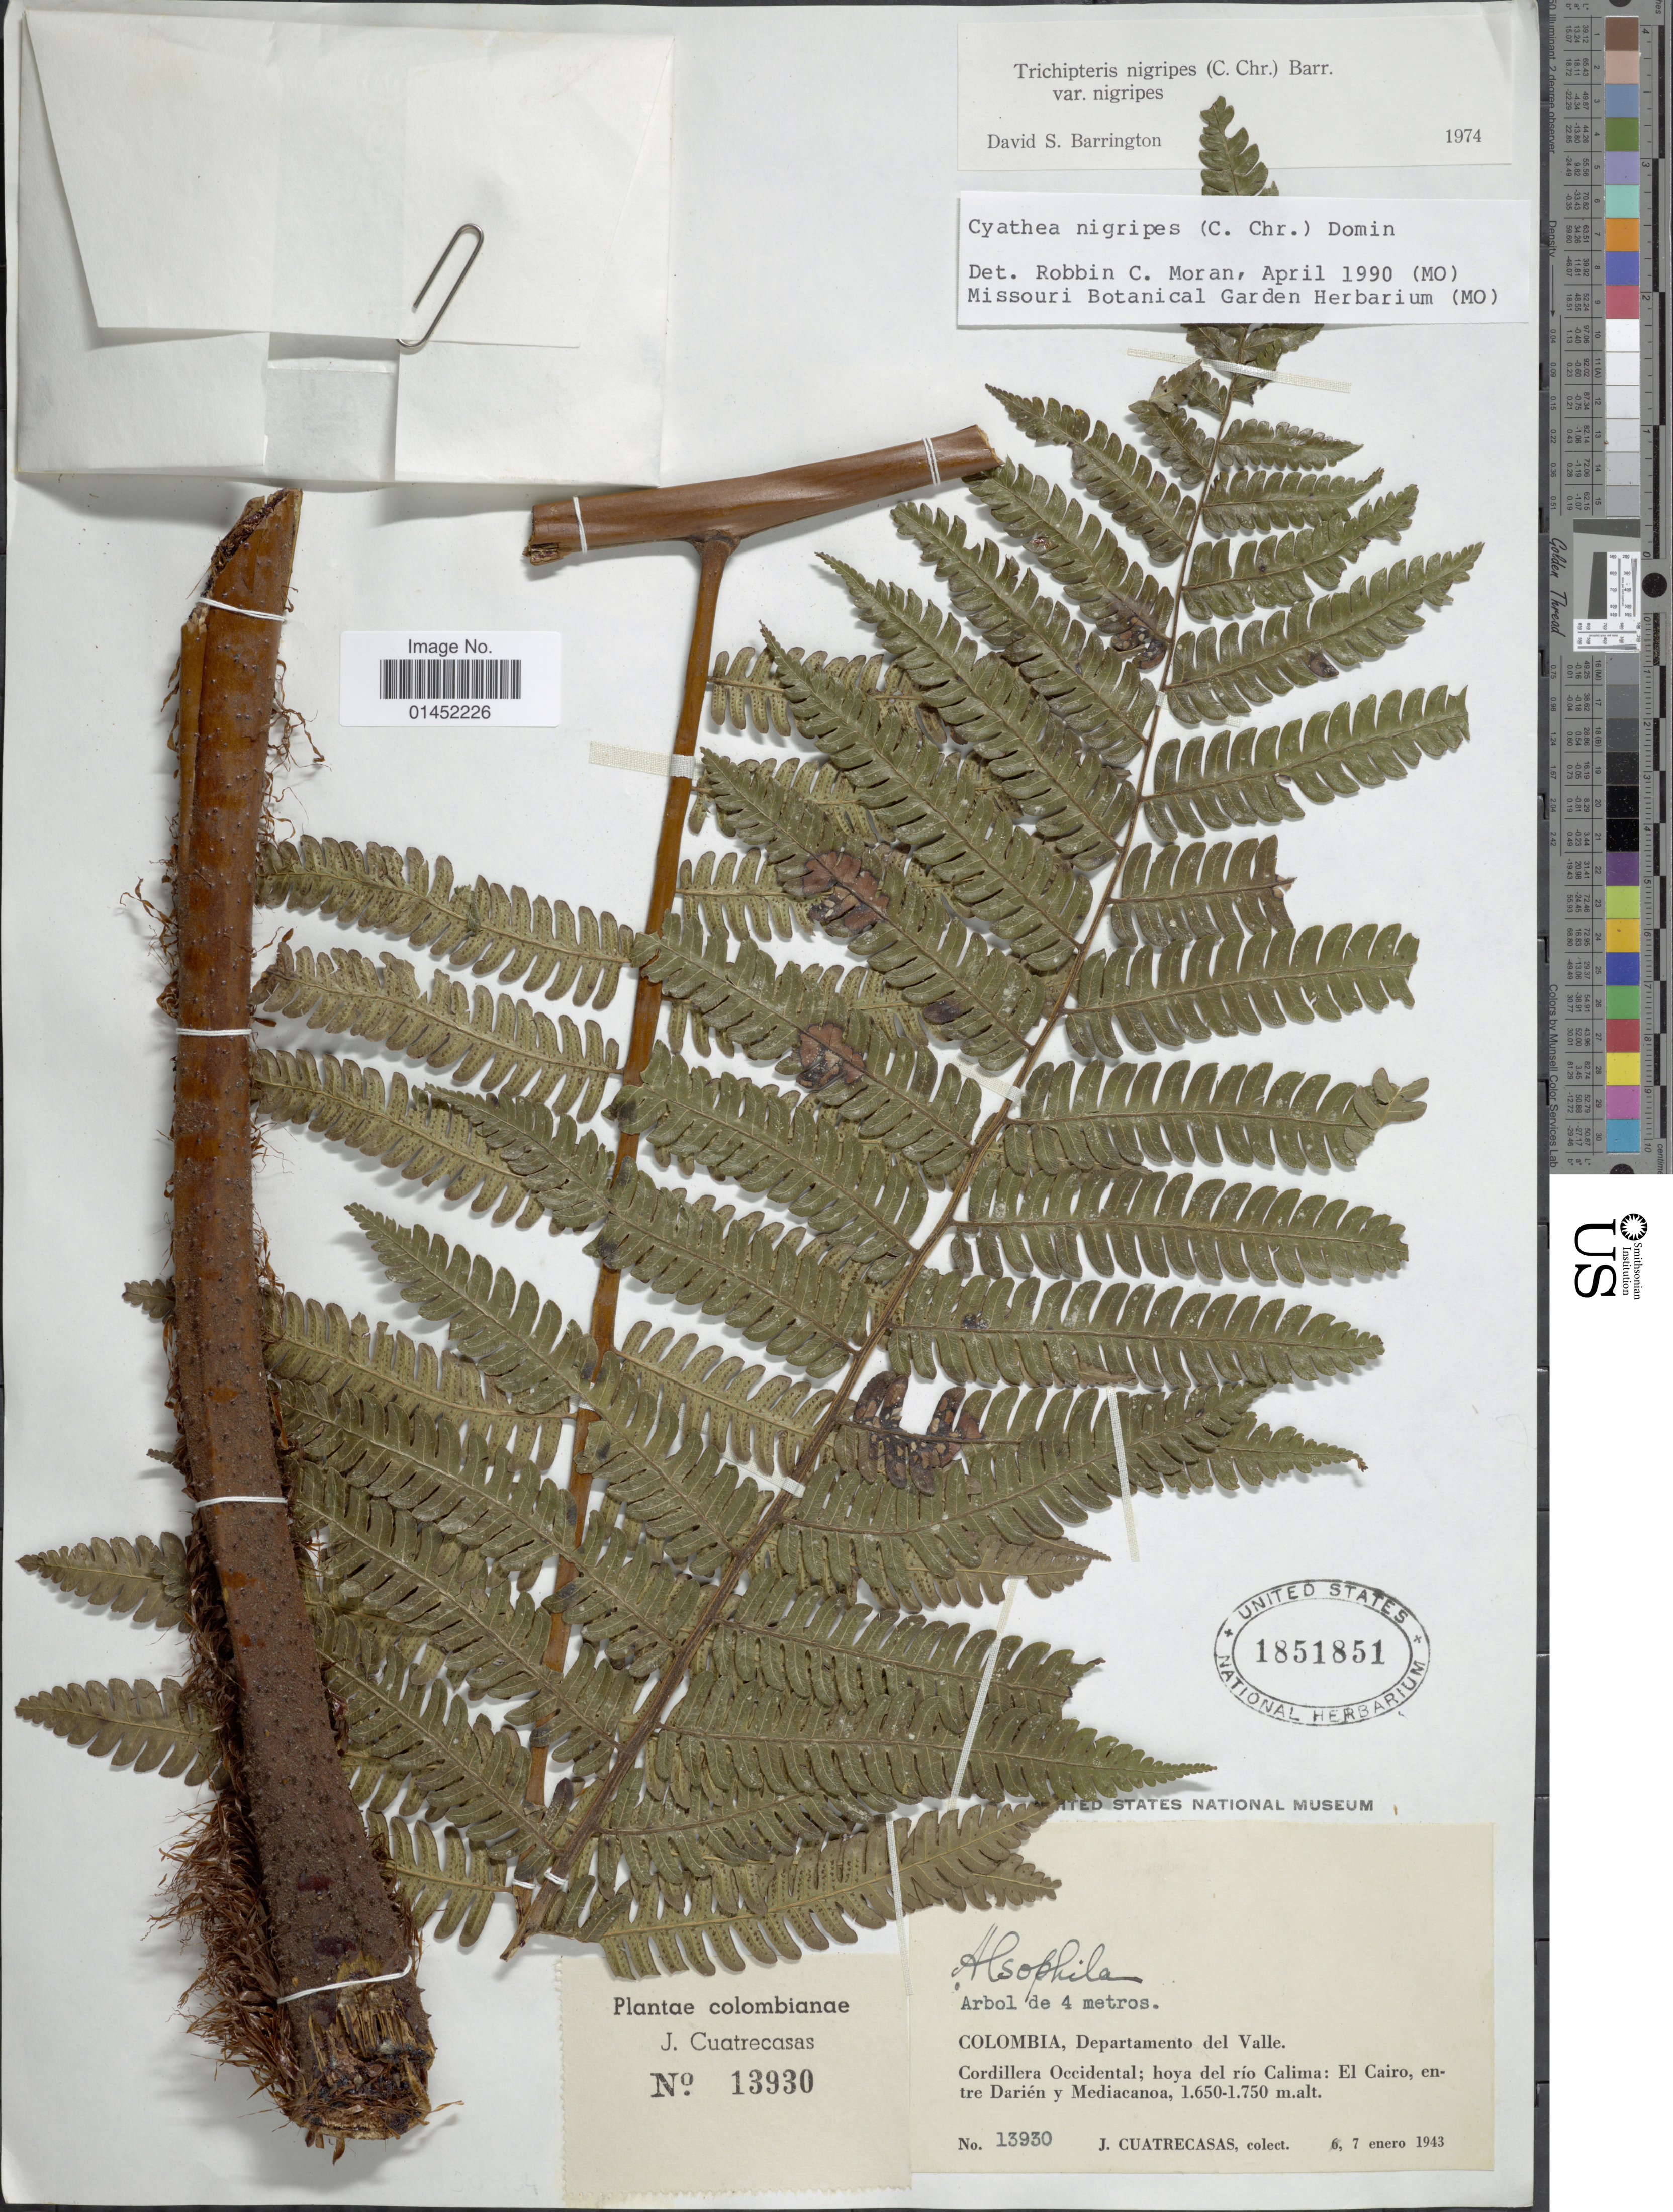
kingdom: Plantae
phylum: Tracheophyta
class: Polypodiopsida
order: Cyatheales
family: Cyatheaceae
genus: Cyathea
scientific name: Cyathea nigripes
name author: (C. Chr.) Domin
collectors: J. Cuatrecasas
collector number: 13930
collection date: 1943-01-07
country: Colombia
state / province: Valle del Cauca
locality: Departamento del Valle. Cordillera Occidental; hoya del río Calima: El Cairo, entre Darién y Mediacanoa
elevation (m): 1650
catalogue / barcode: US 1851851